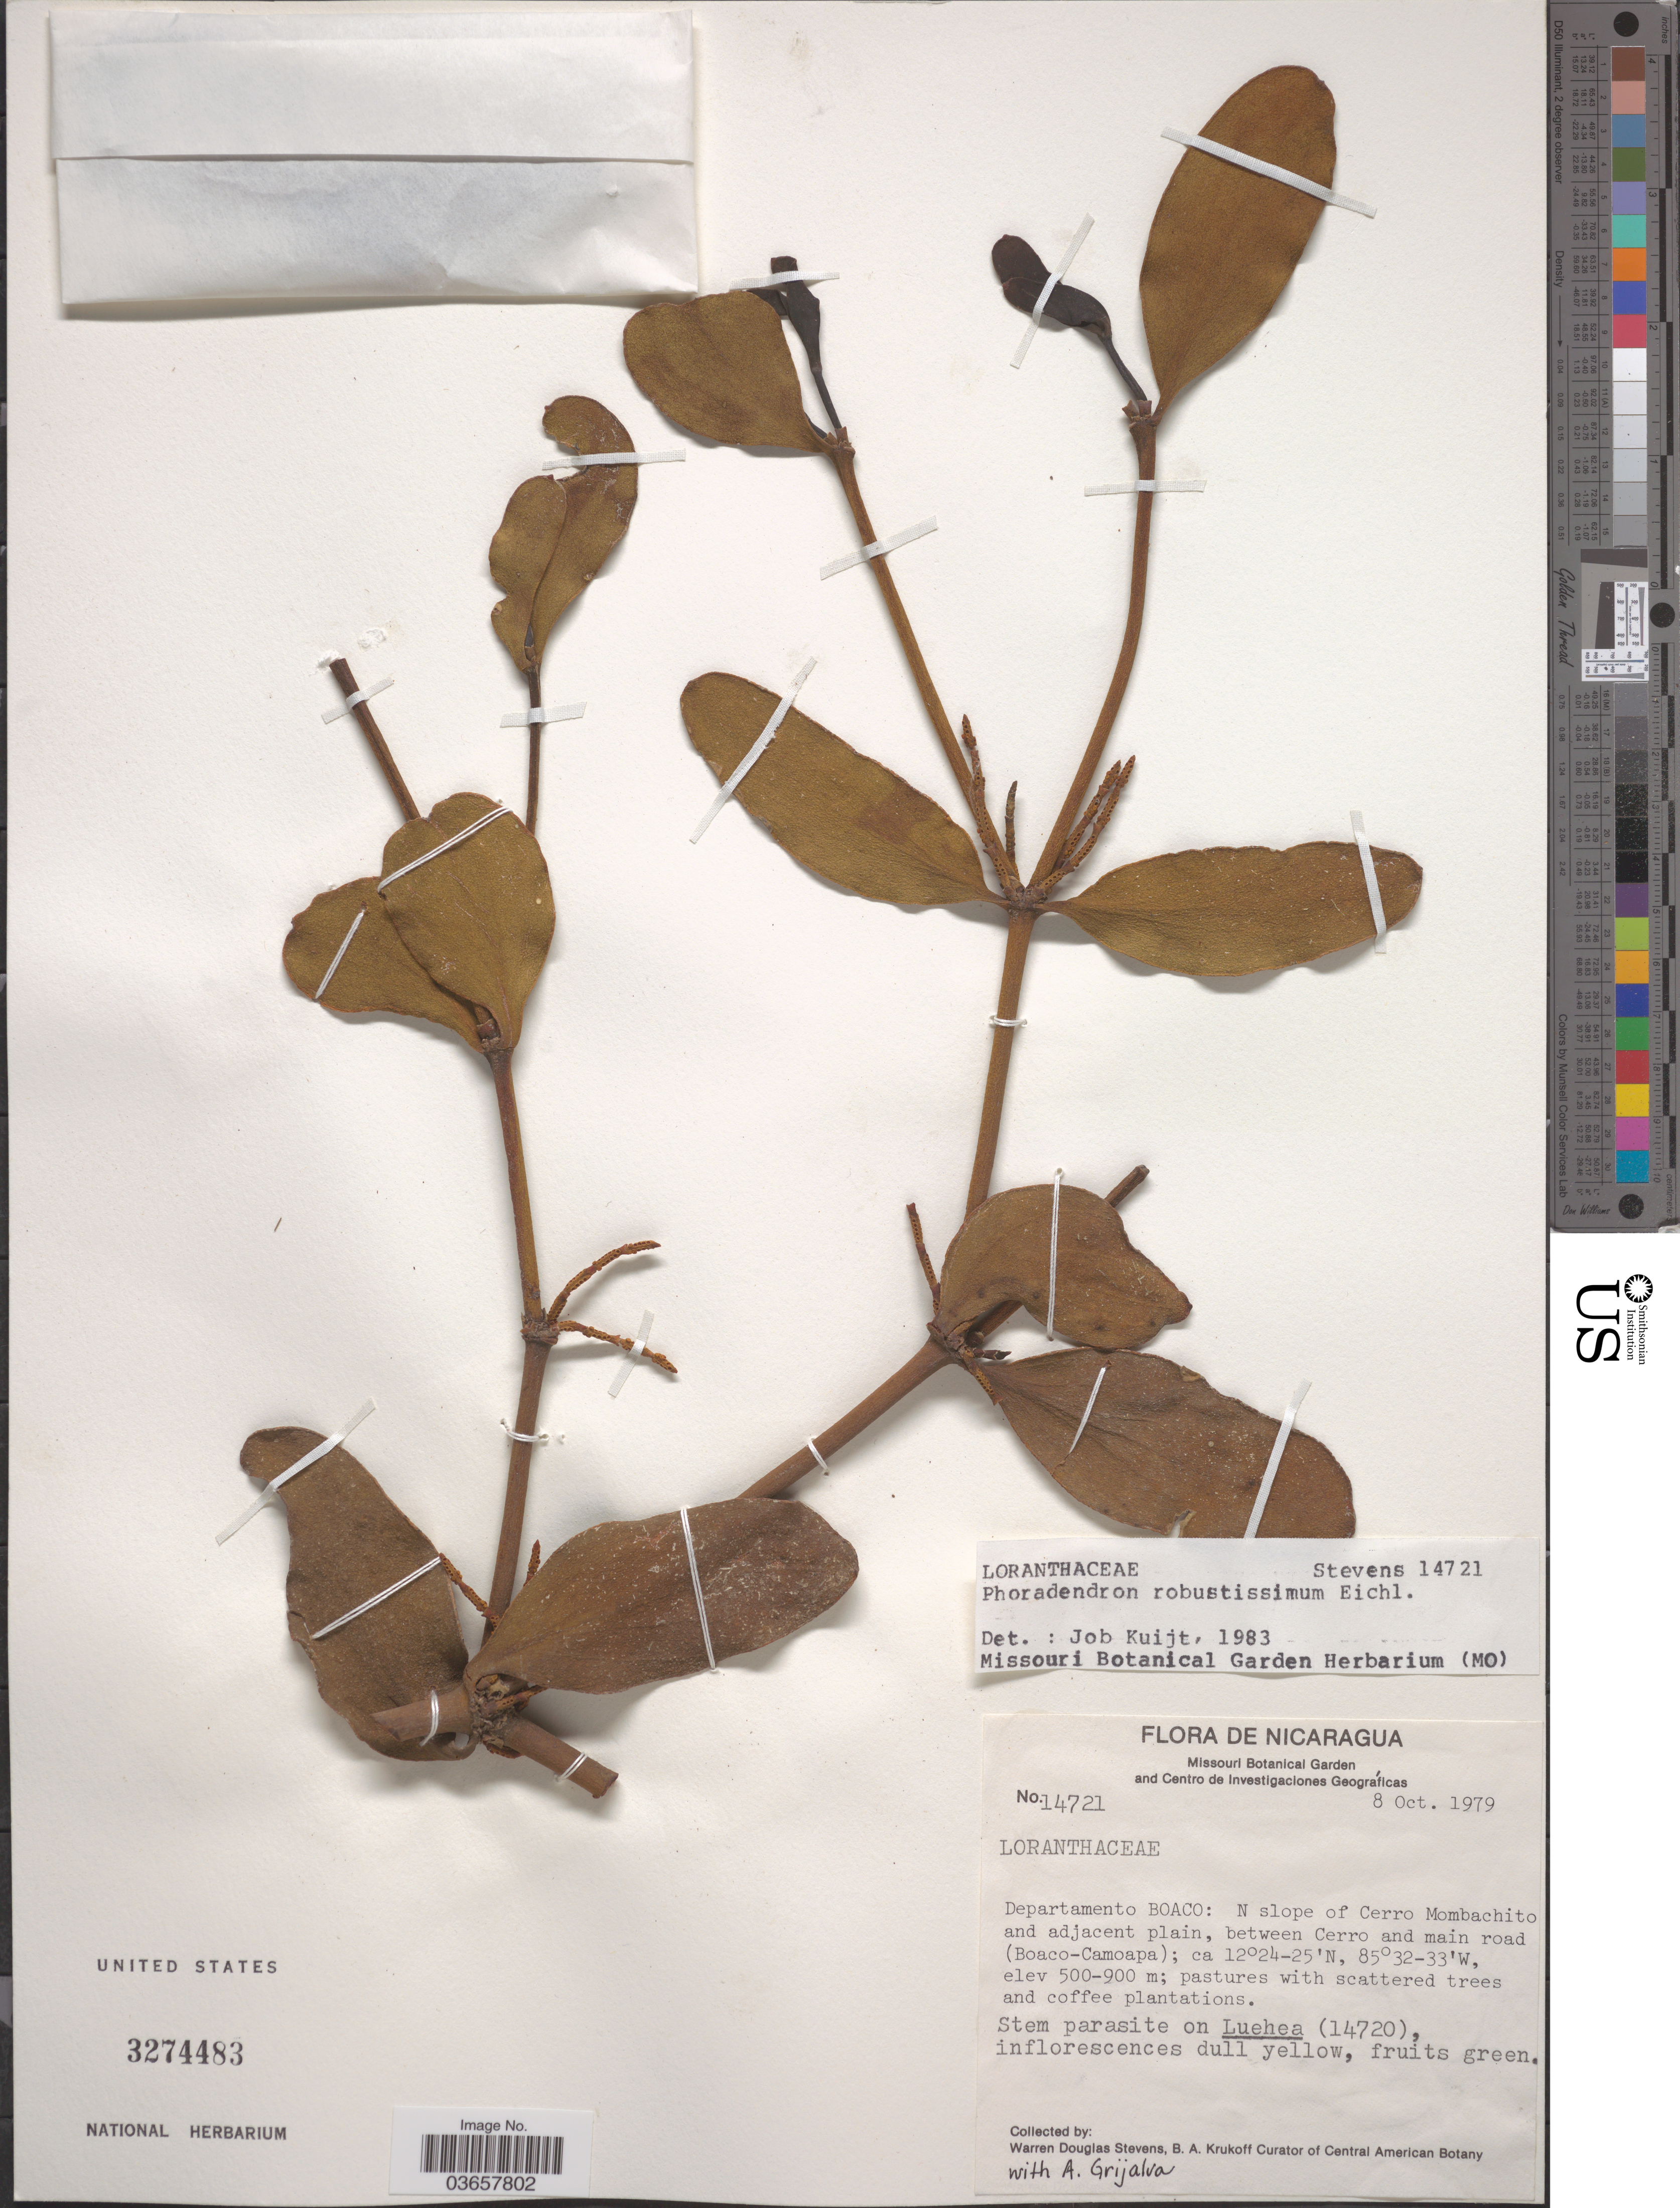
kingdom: Plantae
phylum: Tracheophyta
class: Magnoliopsida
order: Santalales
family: Viscaceae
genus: Phoradendron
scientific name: Phoradendron robustissimum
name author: Eichler in Mart.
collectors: W. D. Stevens, B. A. Krukoff & A. Grijalva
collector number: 14721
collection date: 1979-10-08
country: Nicaragua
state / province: Boaco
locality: Departamento Boaco: N slope of Cerro Mombachito and adjacent plain, between Cerro and main road (Boaco-Camoapa).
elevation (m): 500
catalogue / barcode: US 3274483